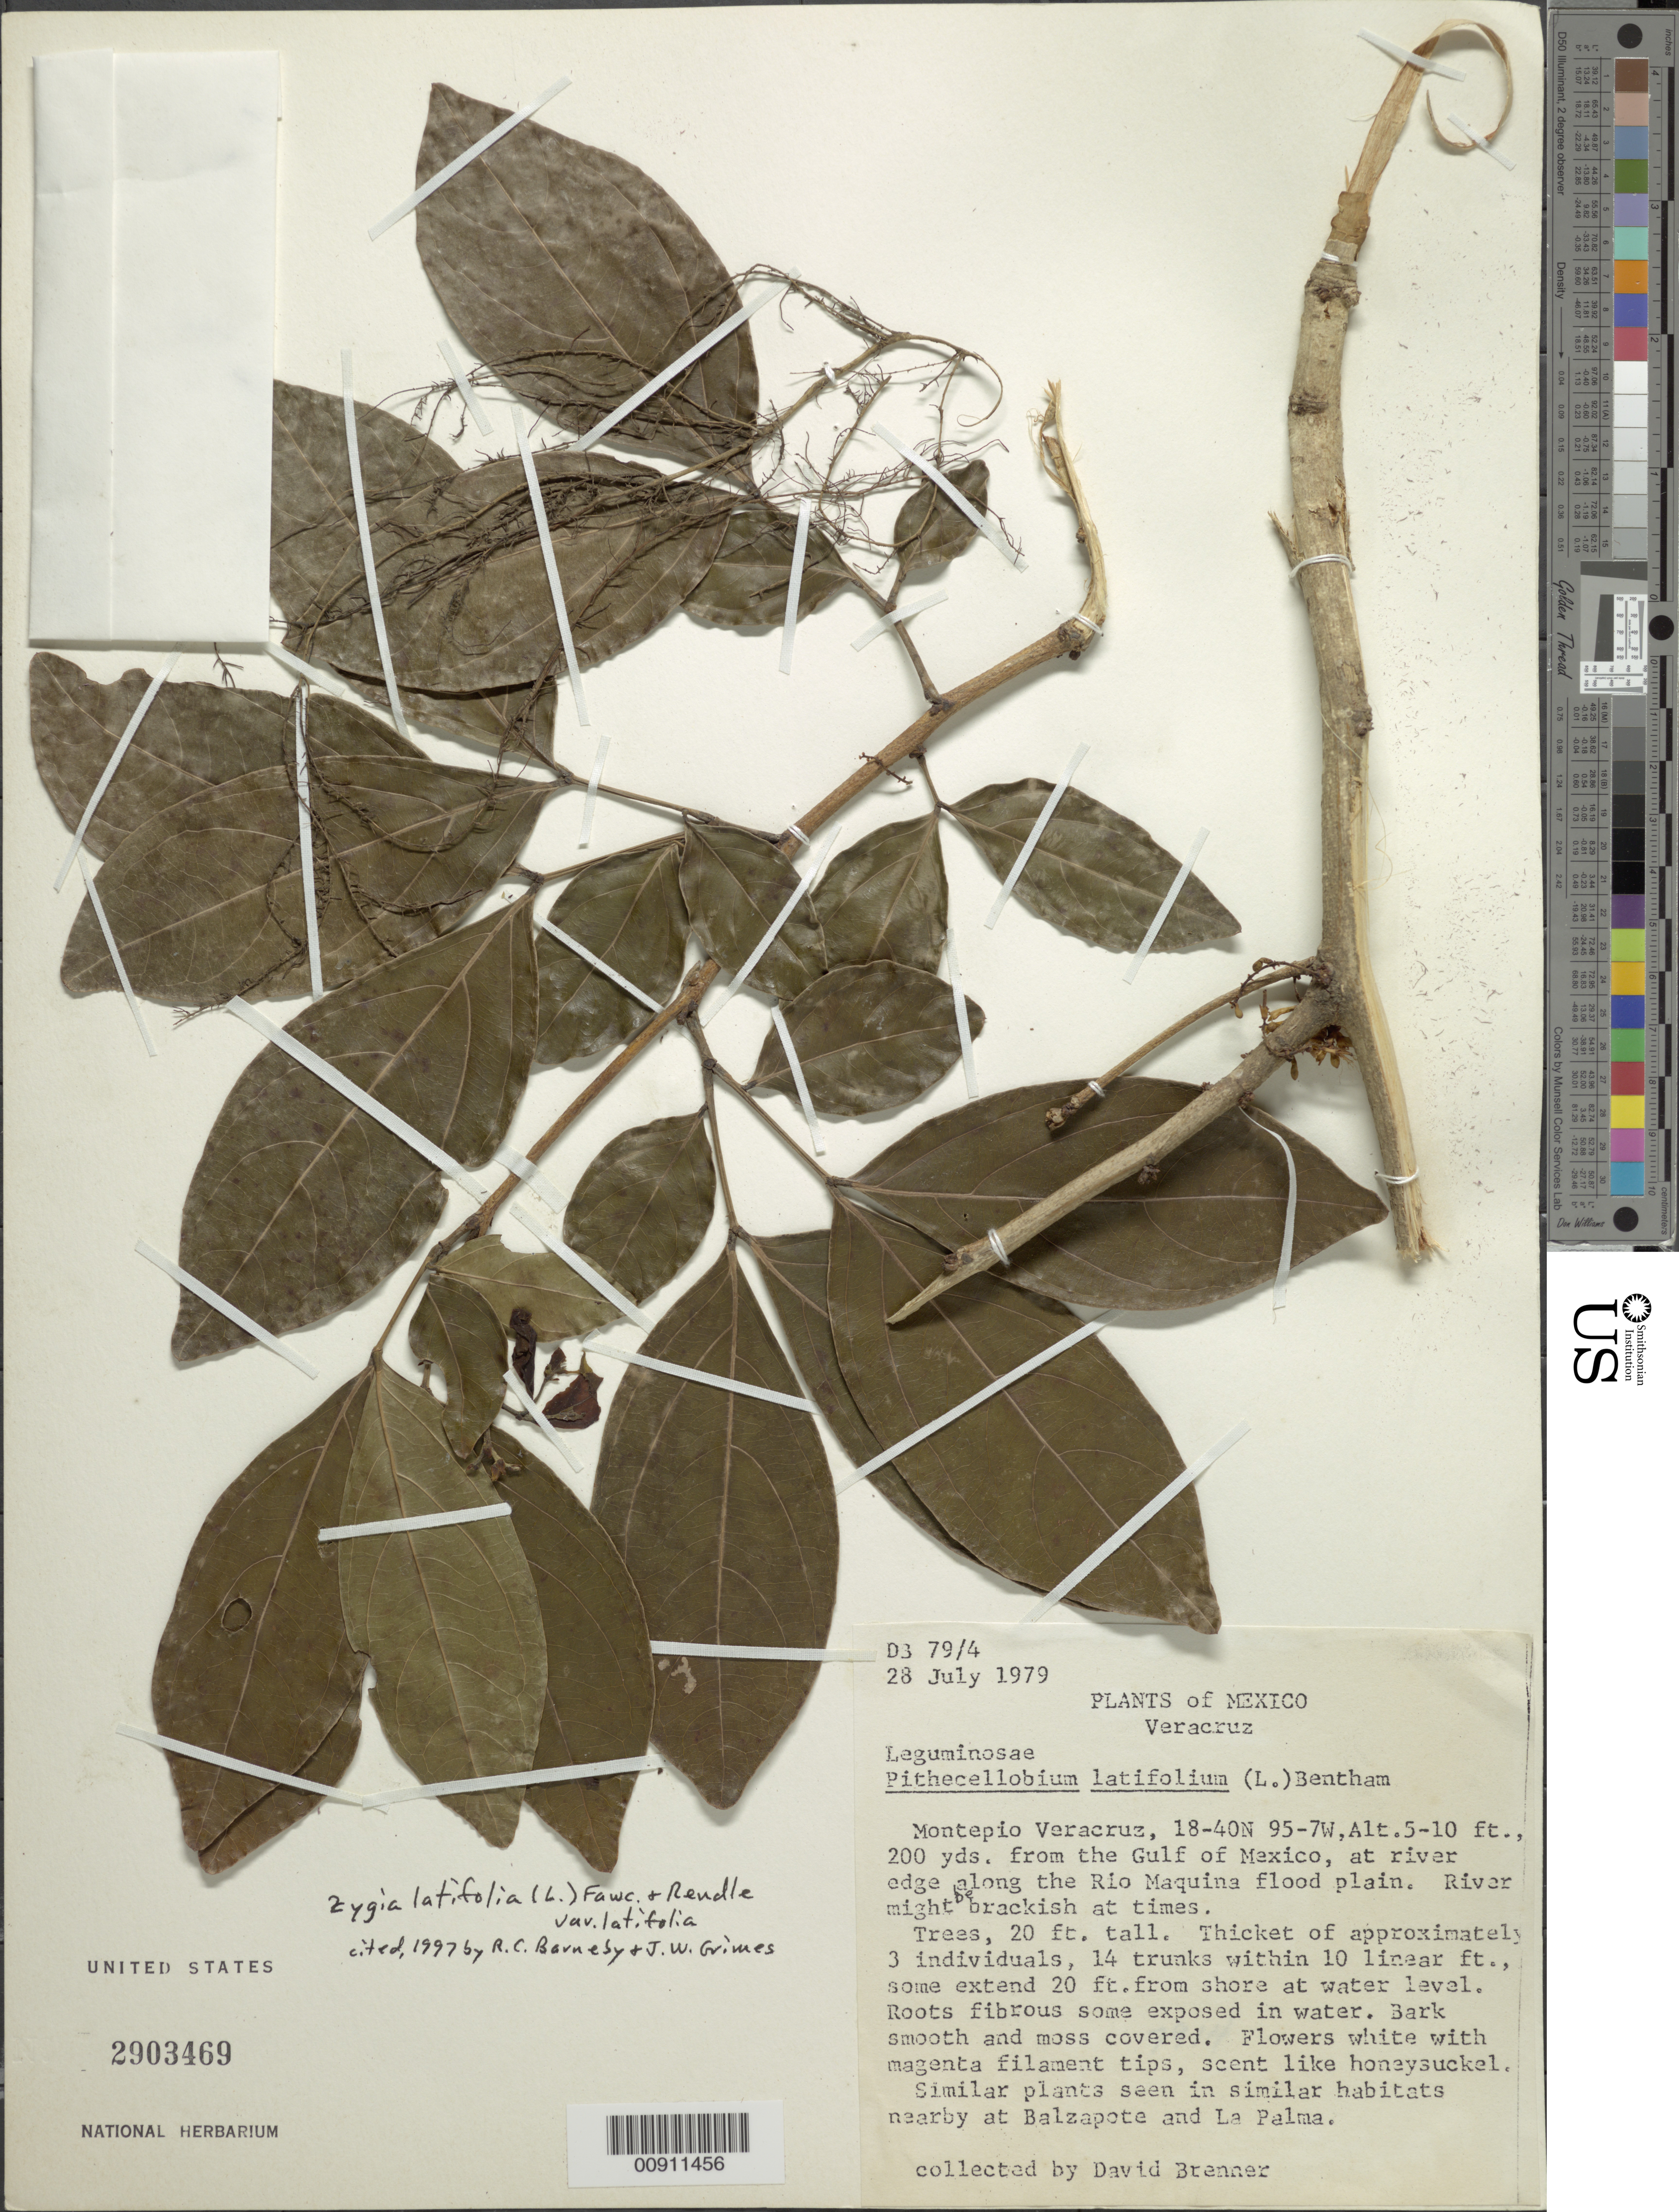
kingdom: Plantae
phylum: Tracheophyta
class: Magnoliopsida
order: Fabales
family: Fabaceae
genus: Zygia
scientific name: Zygia latifolia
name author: (L.) Fawc. & Rendle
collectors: D. Brenner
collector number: DB 79/4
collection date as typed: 28 Jul 1979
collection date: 1979-07-28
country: Mexico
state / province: Veracruz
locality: Montepio, Veracruz. 200 yds. From the Gulf of México, at river edge along the Río Maquina flood plain.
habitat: At river edge.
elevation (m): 2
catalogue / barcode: US 2903469